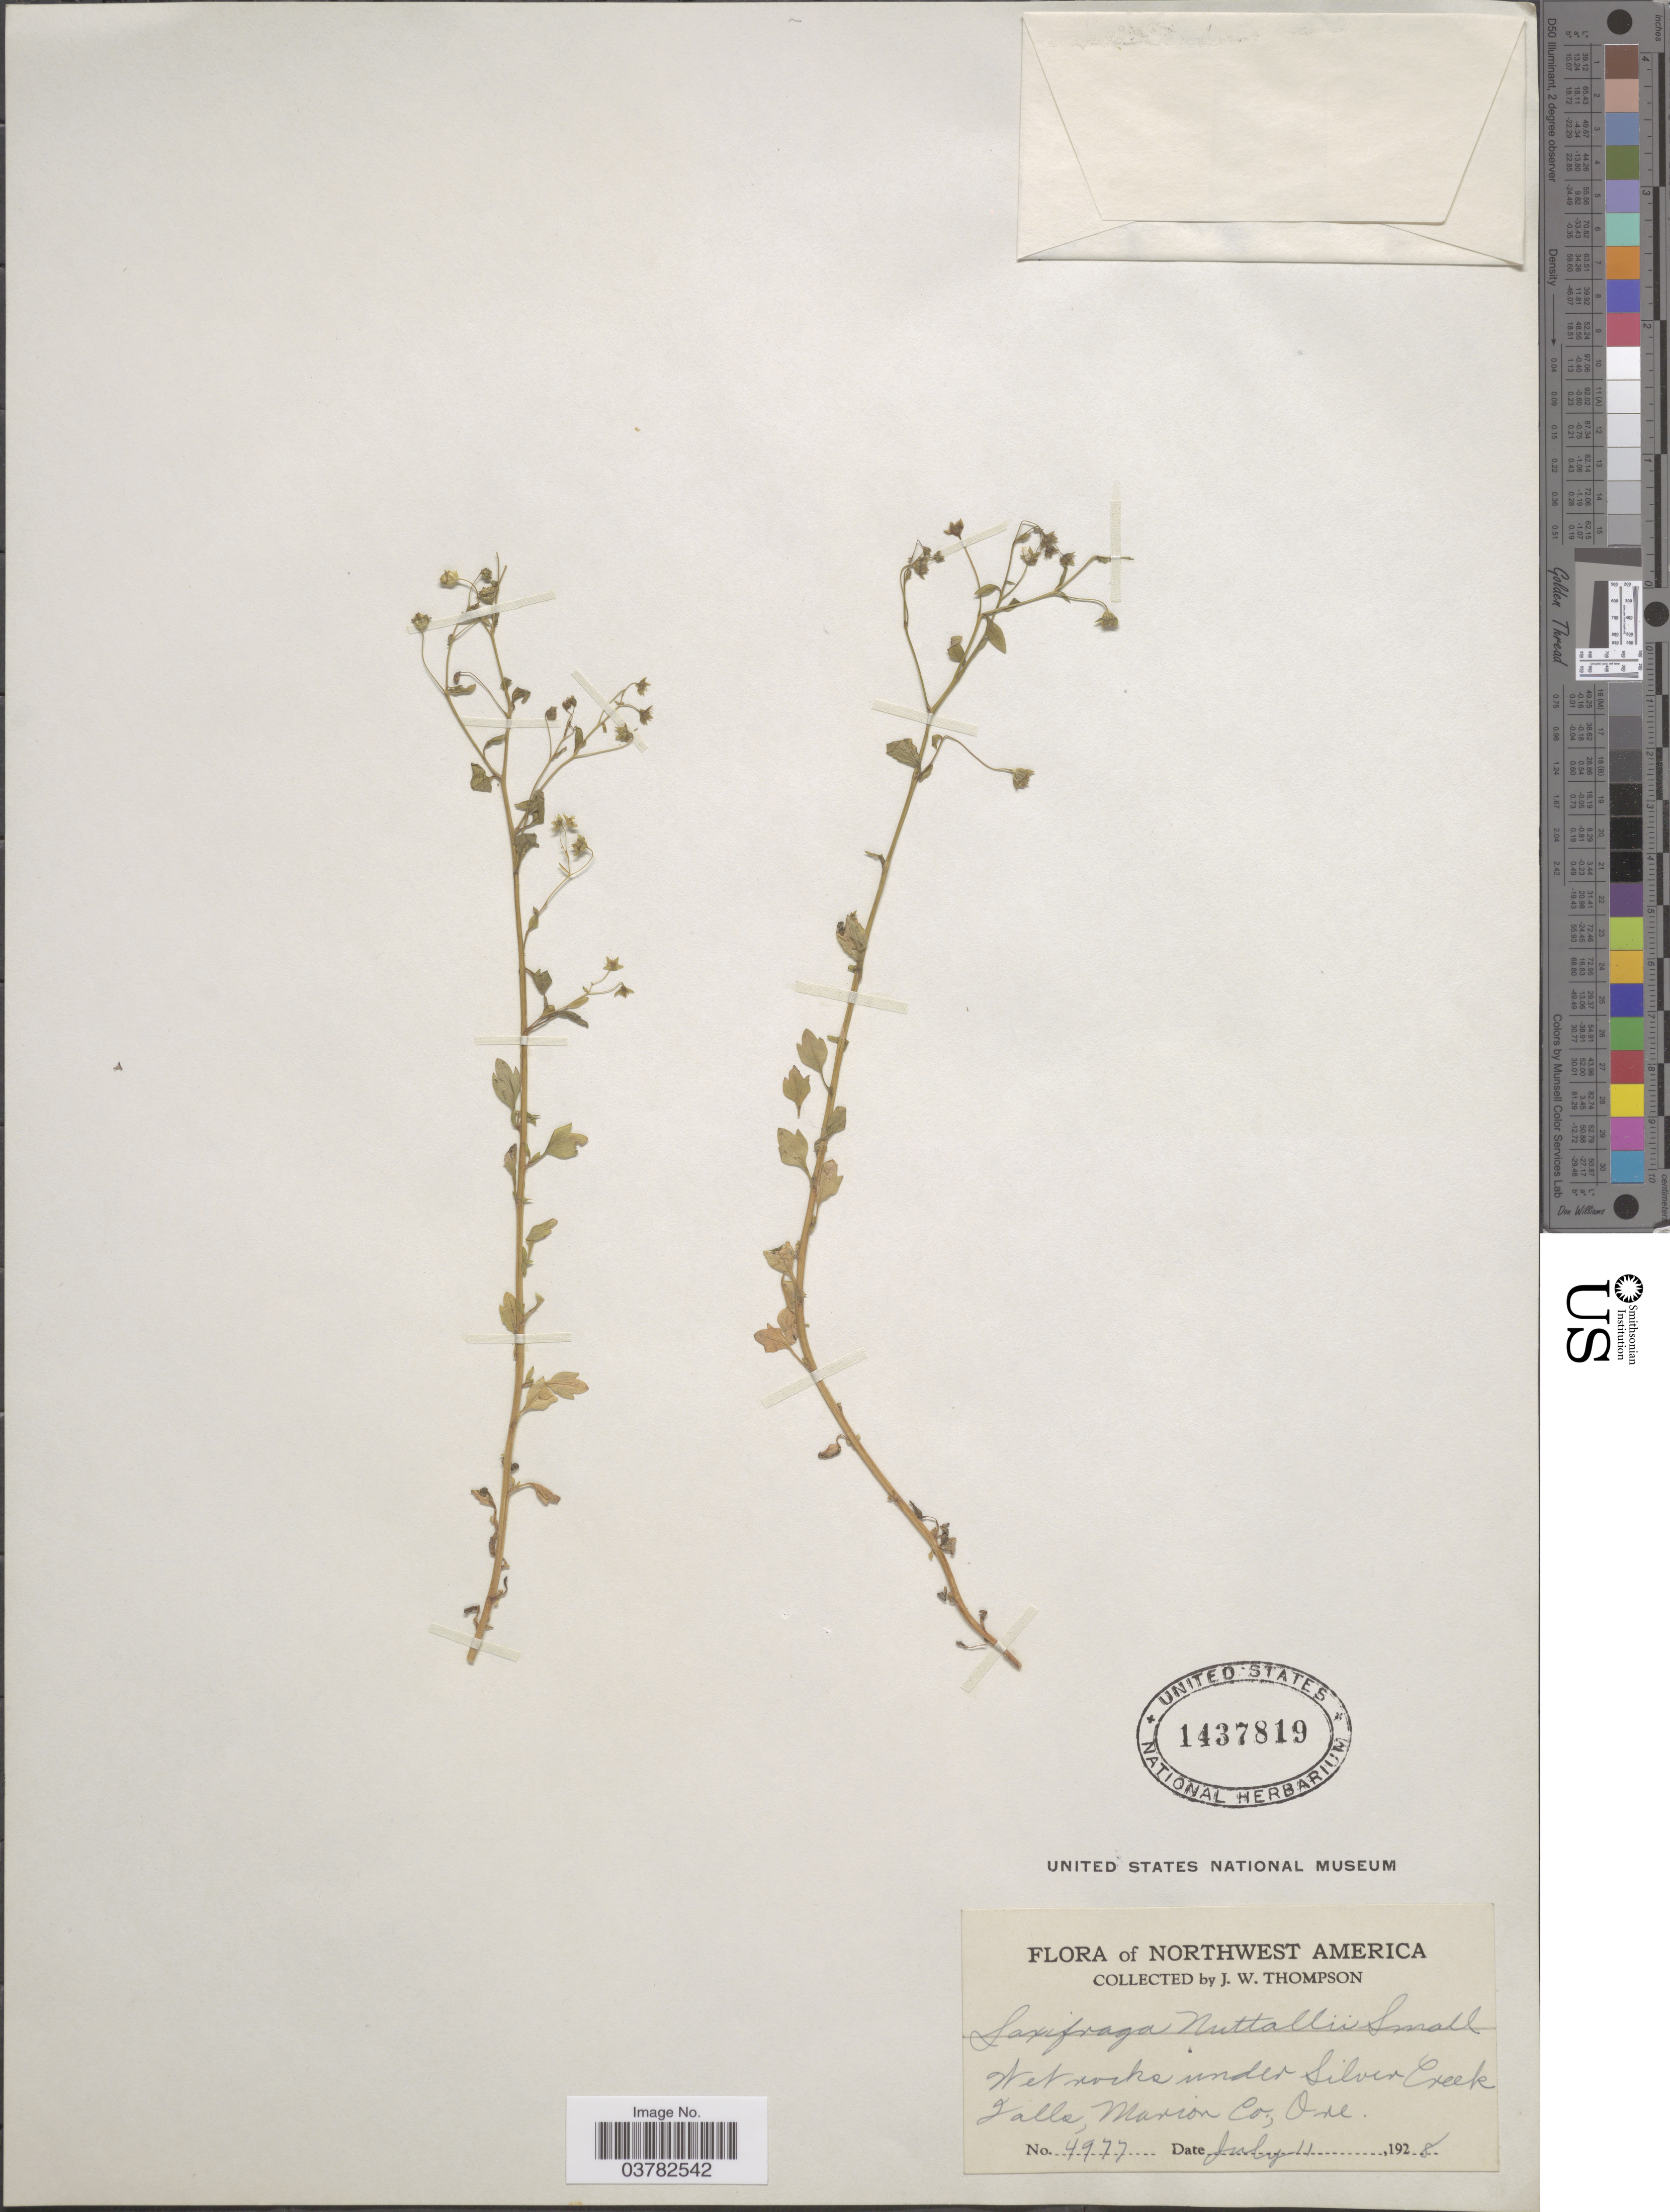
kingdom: Plantae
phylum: Tracheophyta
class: Magnoliopsida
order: Saxifragales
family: Saxifragaceae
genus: Saxifraga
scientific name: Saxifraga nuttallii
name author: Small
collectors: J. Thompson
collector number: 4977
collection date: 1928-07-11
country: United States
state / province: Oregon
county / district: Marion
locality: Northwest America. Under Silver Creek Falls, Marion Co.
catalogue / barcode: US 1437819